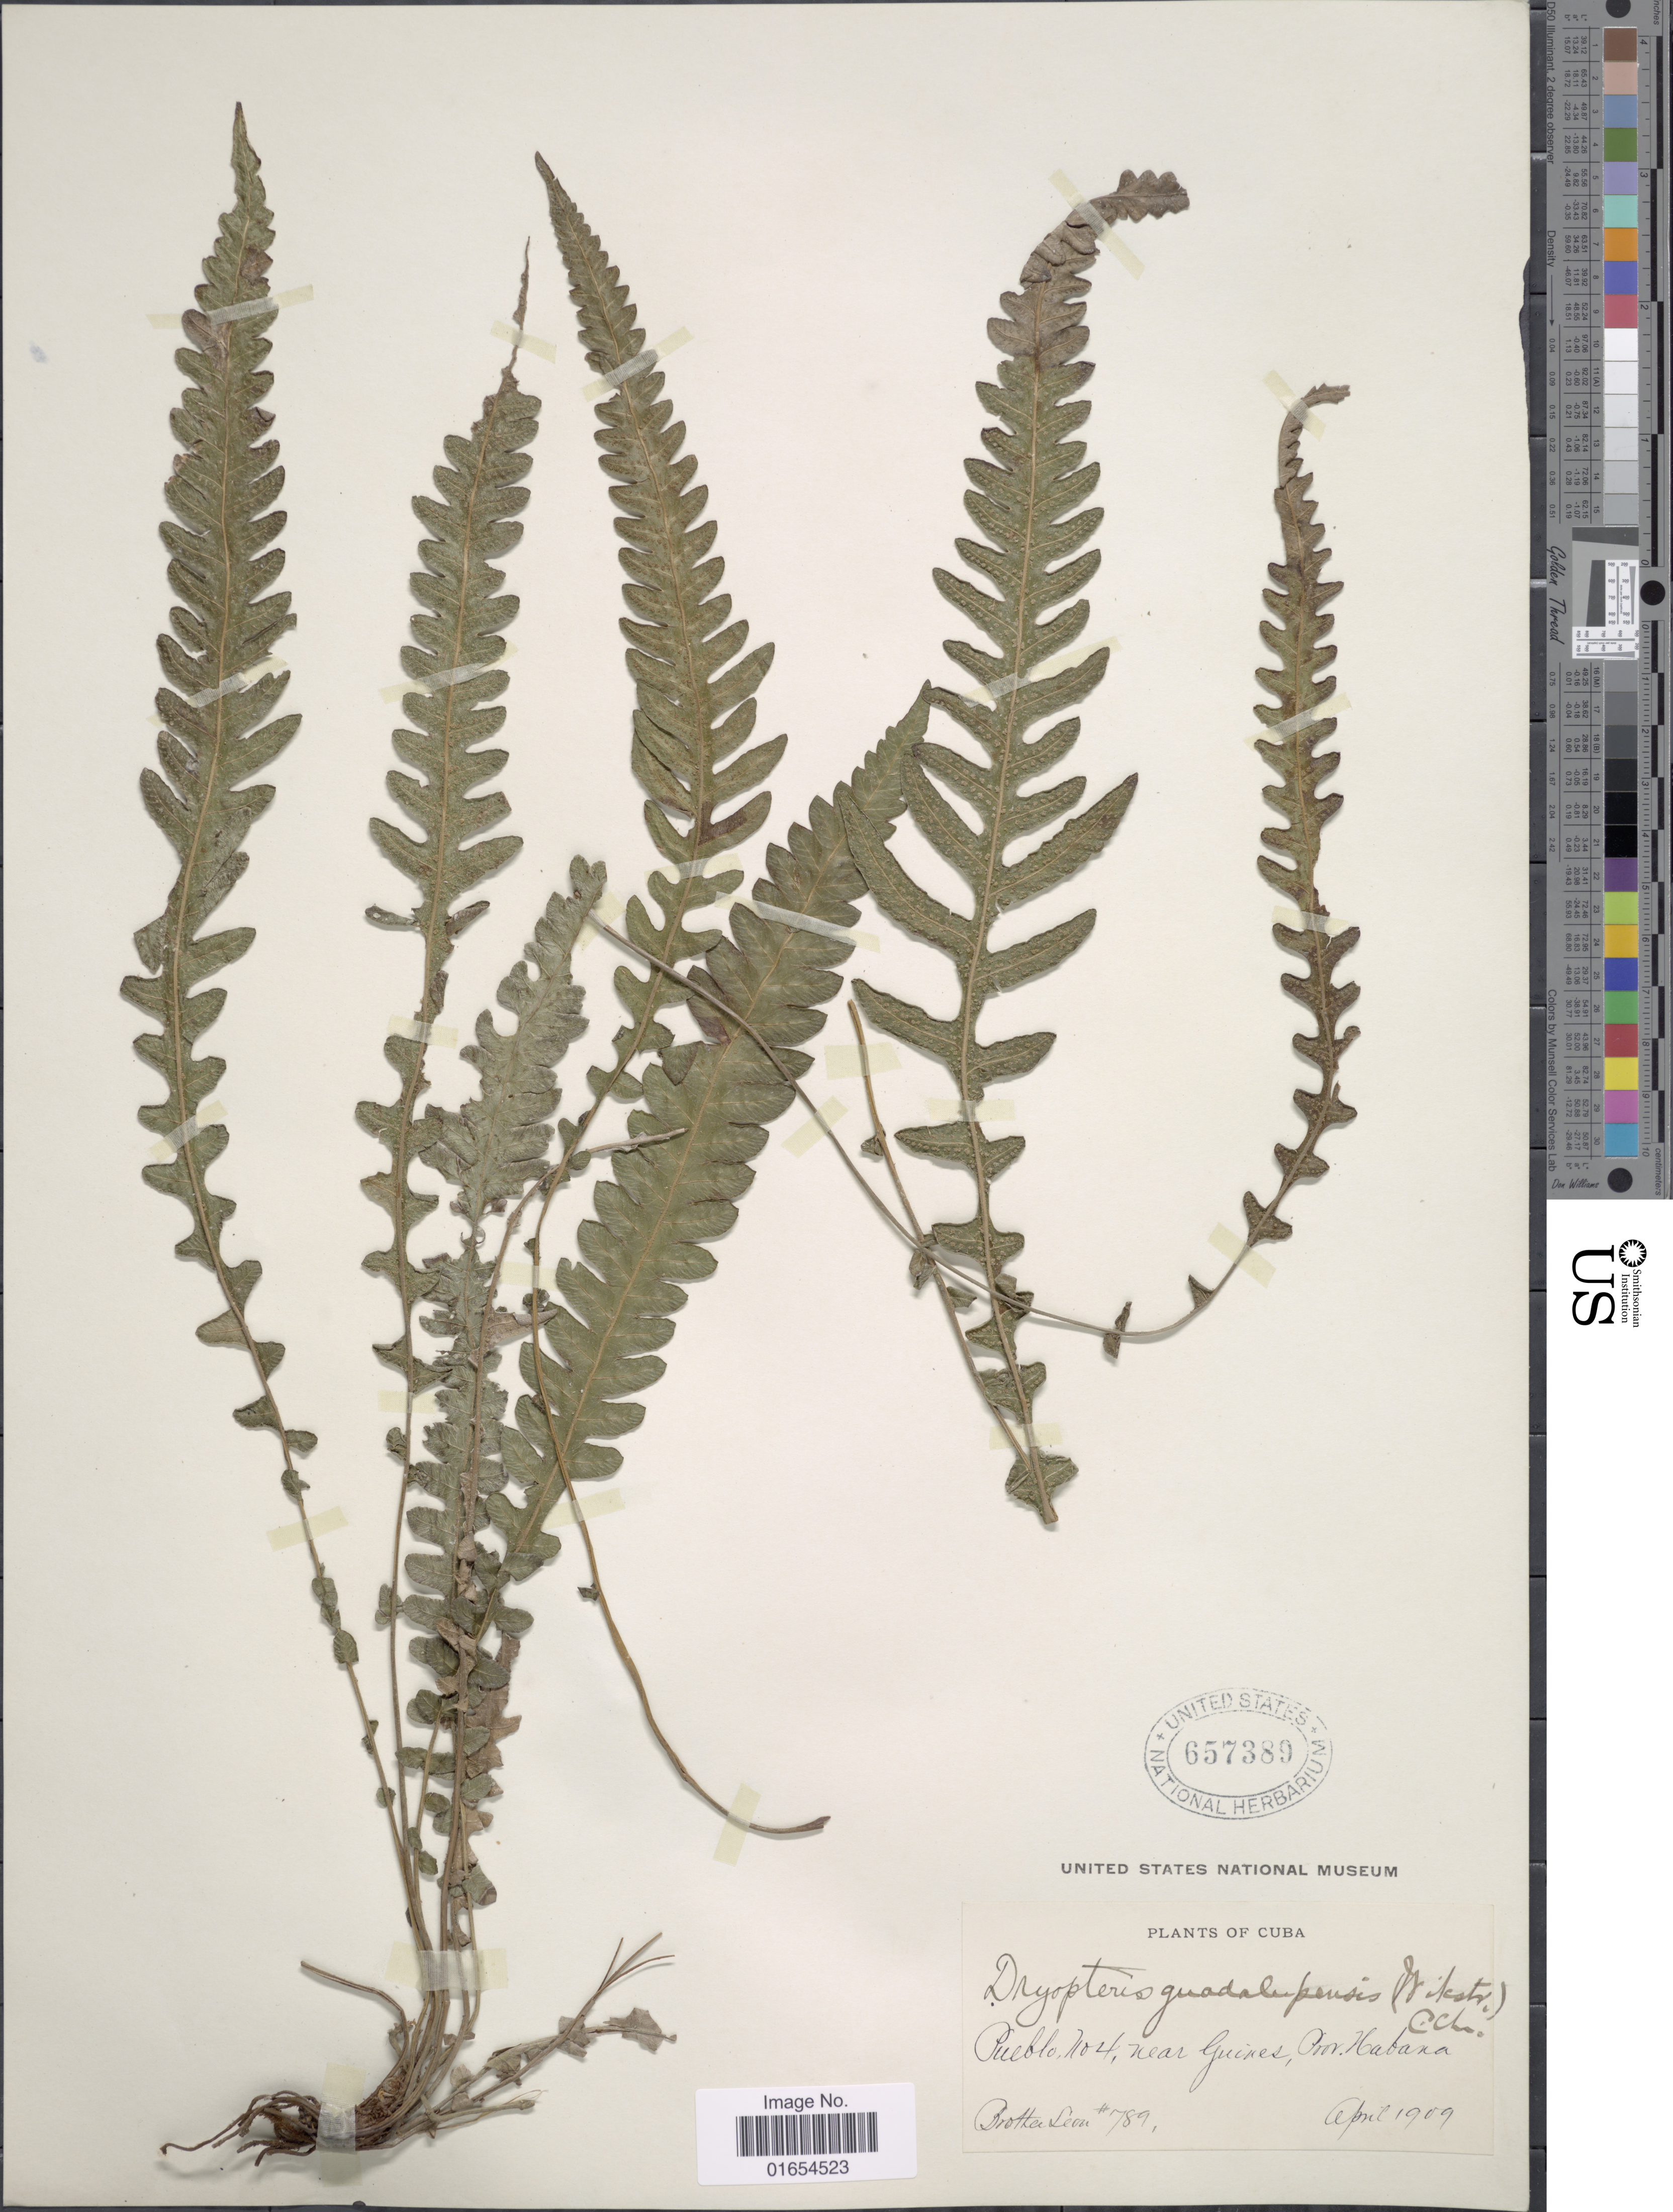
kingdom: Plantae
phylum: Tracheophyta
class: Polypodiopsida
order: Polypodiales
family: Thelypteridaceae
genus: Goniopteris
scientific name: Goniopteris guadelupensis (Wikstr.) comb. nov., ined 2015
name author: (Wikstr.)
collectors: Bro. León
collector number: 789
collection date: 1909-04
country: Cuba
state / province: La Habana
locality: Pueblo no 4, near Guines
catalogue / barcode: US 657389